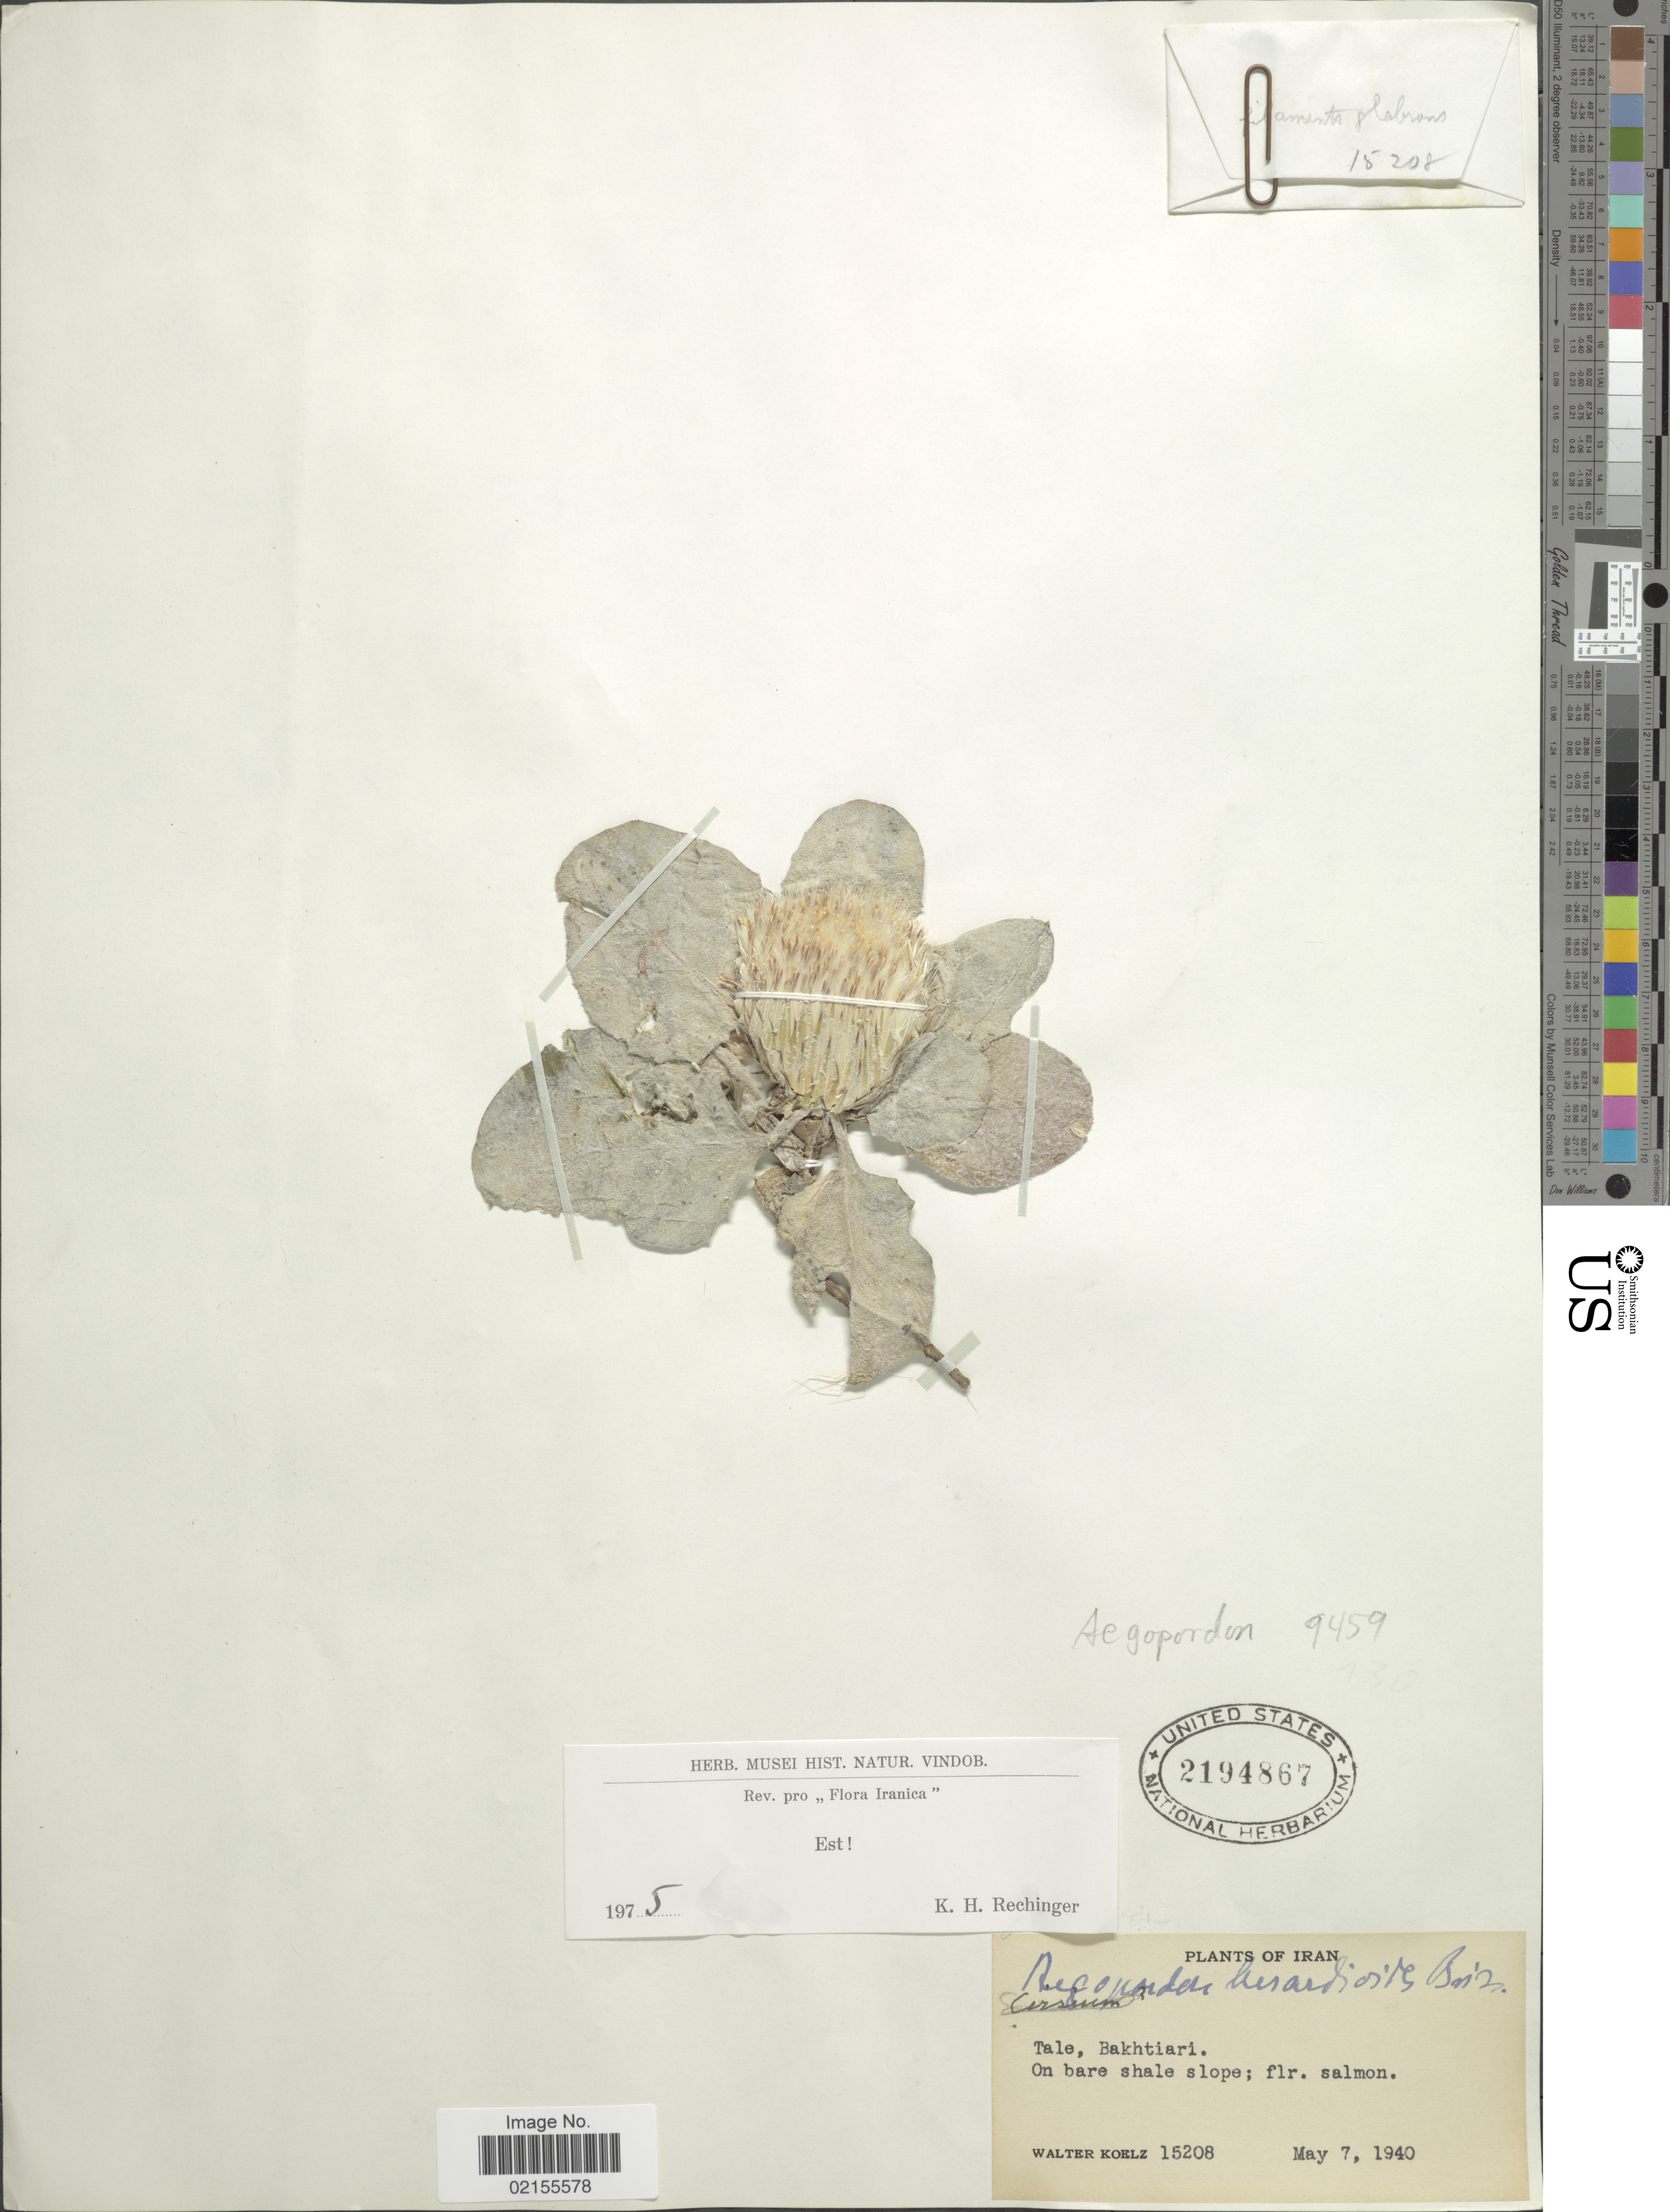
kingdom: Plantae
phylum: Tracheophyta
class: Magnoliopsida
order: Asterales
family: Asteraceae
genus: Jurinea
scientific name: Jurinea berardioides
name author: (Boiss.) O. Hoffm.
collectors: W. N. Koelz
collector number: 15208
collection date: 1940-05-07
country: Iran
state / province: Chahar Mahaal and Bakhtiari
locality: Tale, Bakhtiari. On bare shale slope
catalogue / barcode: US 2194867